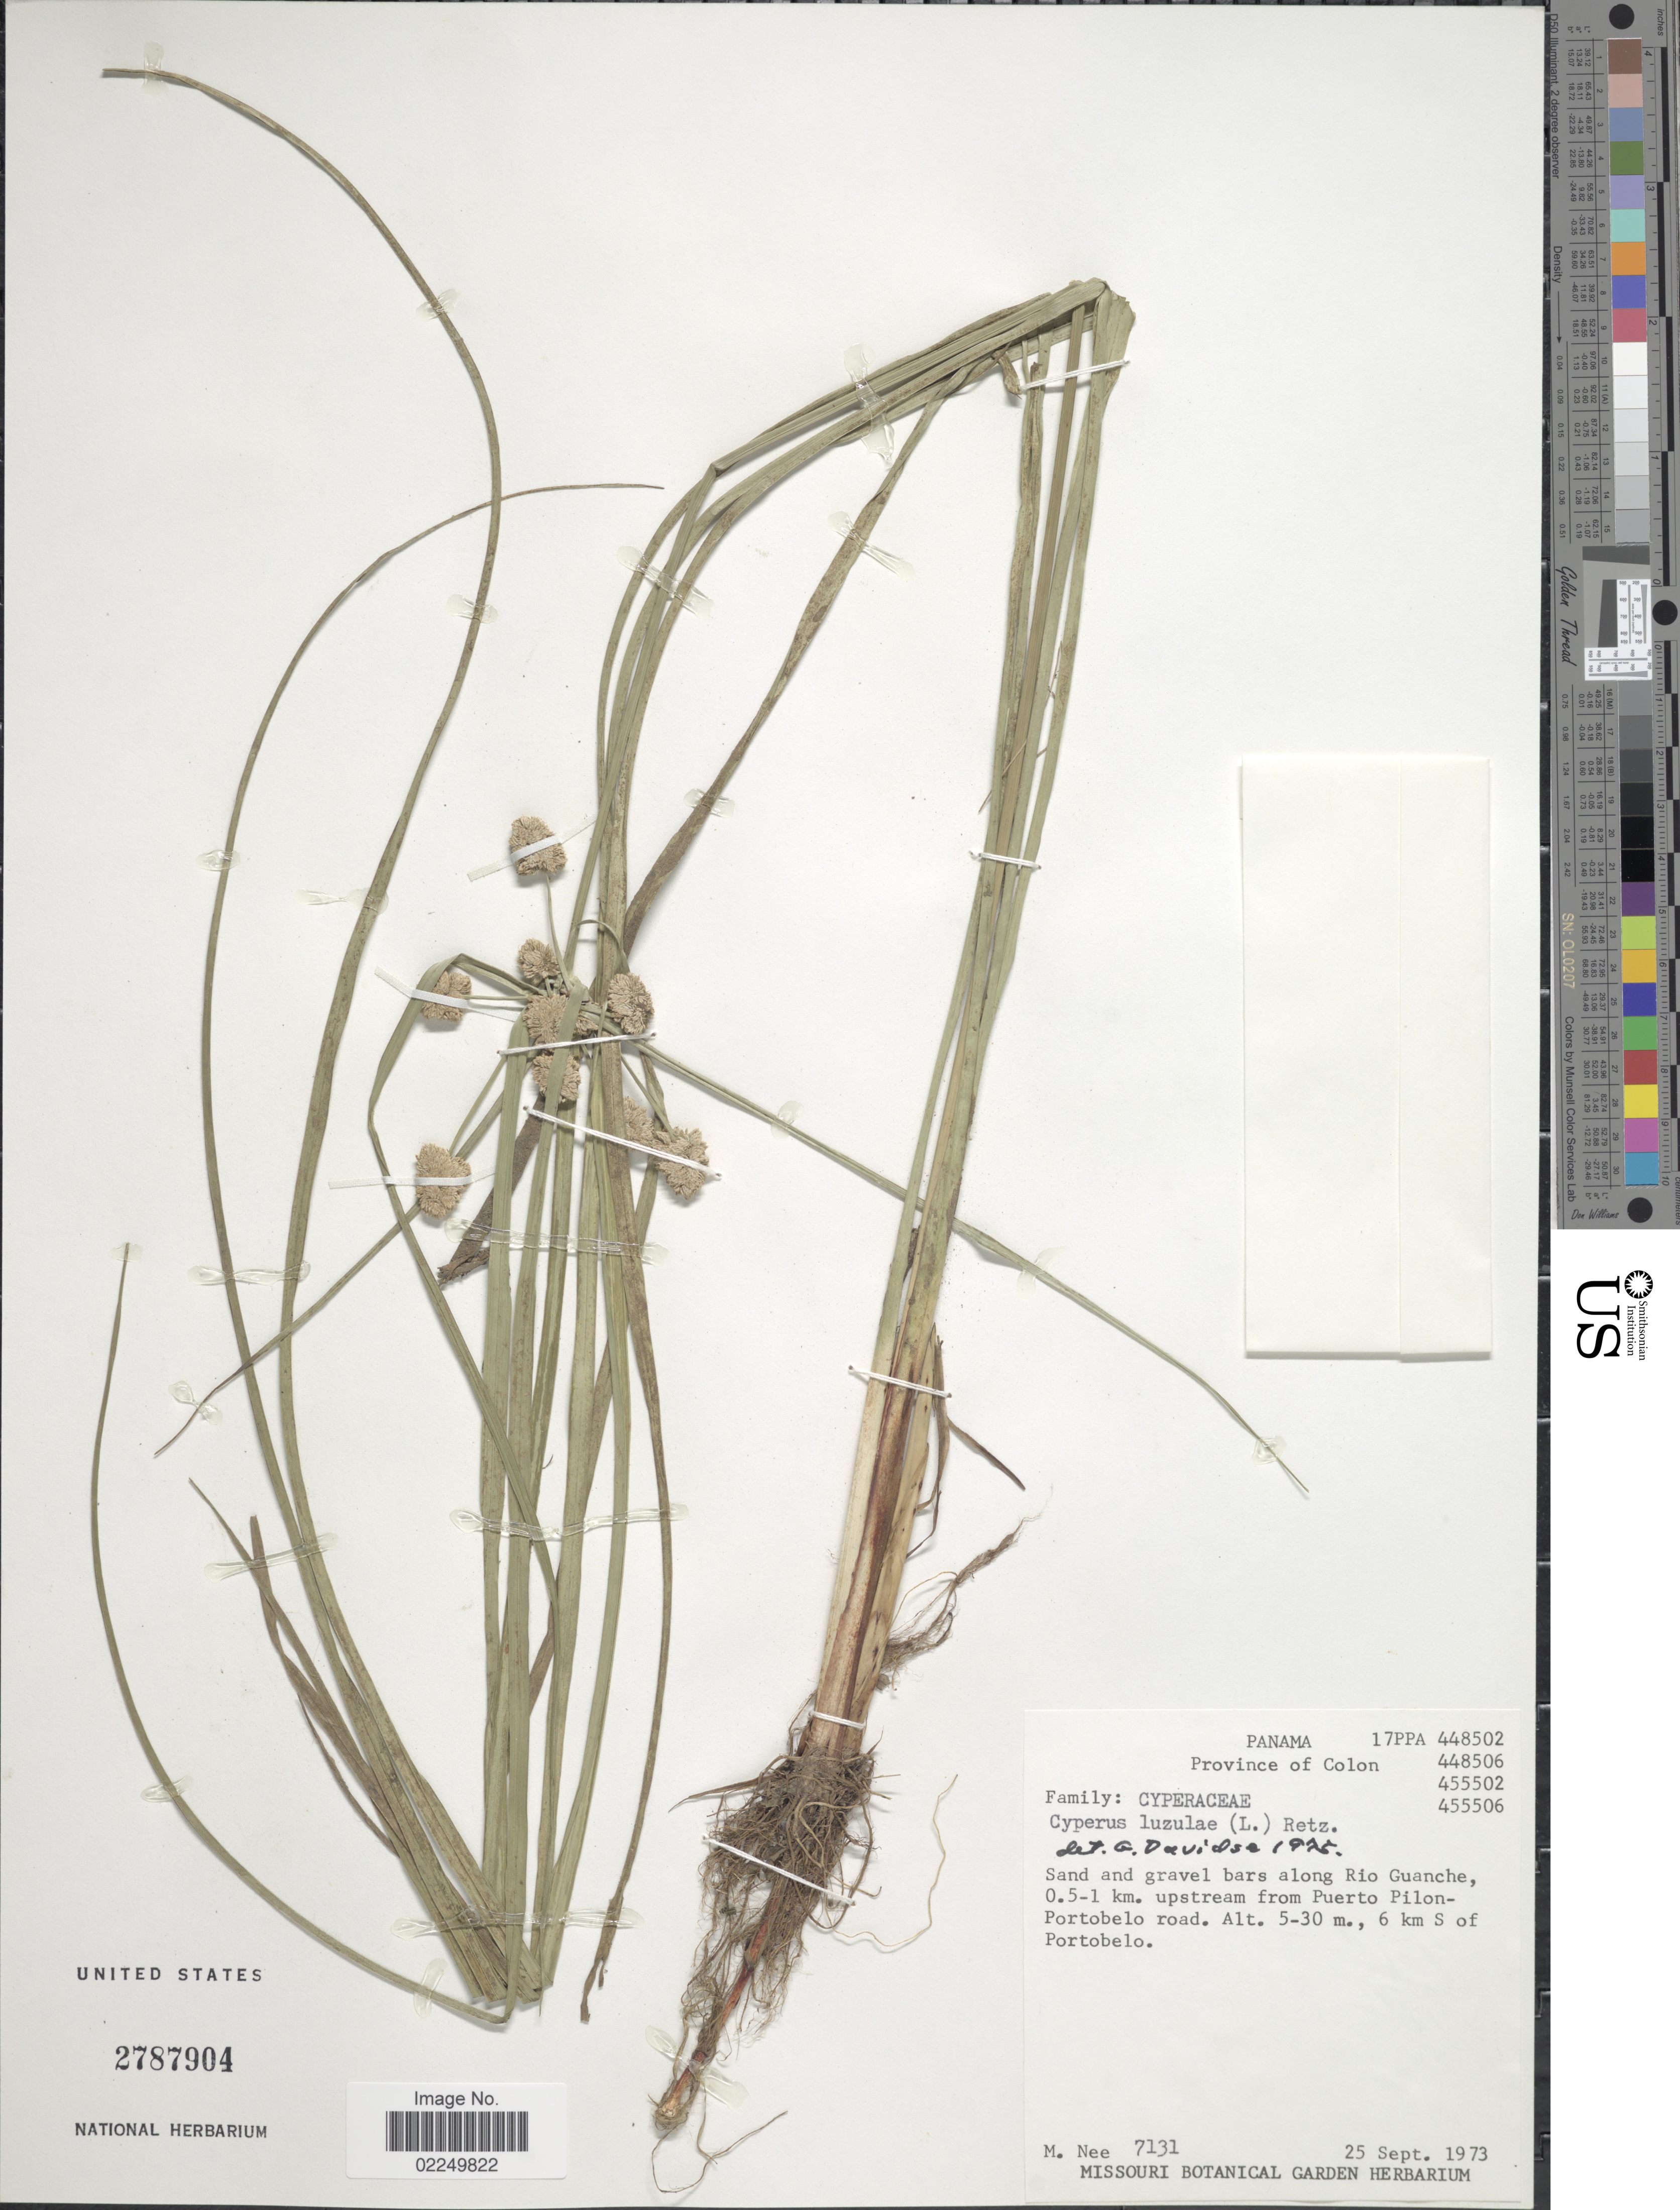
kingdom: Plantae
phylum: Tracheophyta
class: Liliopsida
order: Poales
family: Cyperaceae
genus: Cyperus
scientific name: Cyperus luzulae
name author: (L.) Rottb. ex Retz.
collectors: M. Nee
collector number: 7131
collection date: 1973-09-25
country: Panama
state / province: Colón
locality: Province of Colon, Sand and gravel bars along Rio Guanche, 0.5-1 km. upstream from Puerto Pilon-Portobelo road, 6 km S of Portobelo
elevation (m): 5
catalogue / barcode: US 2787904